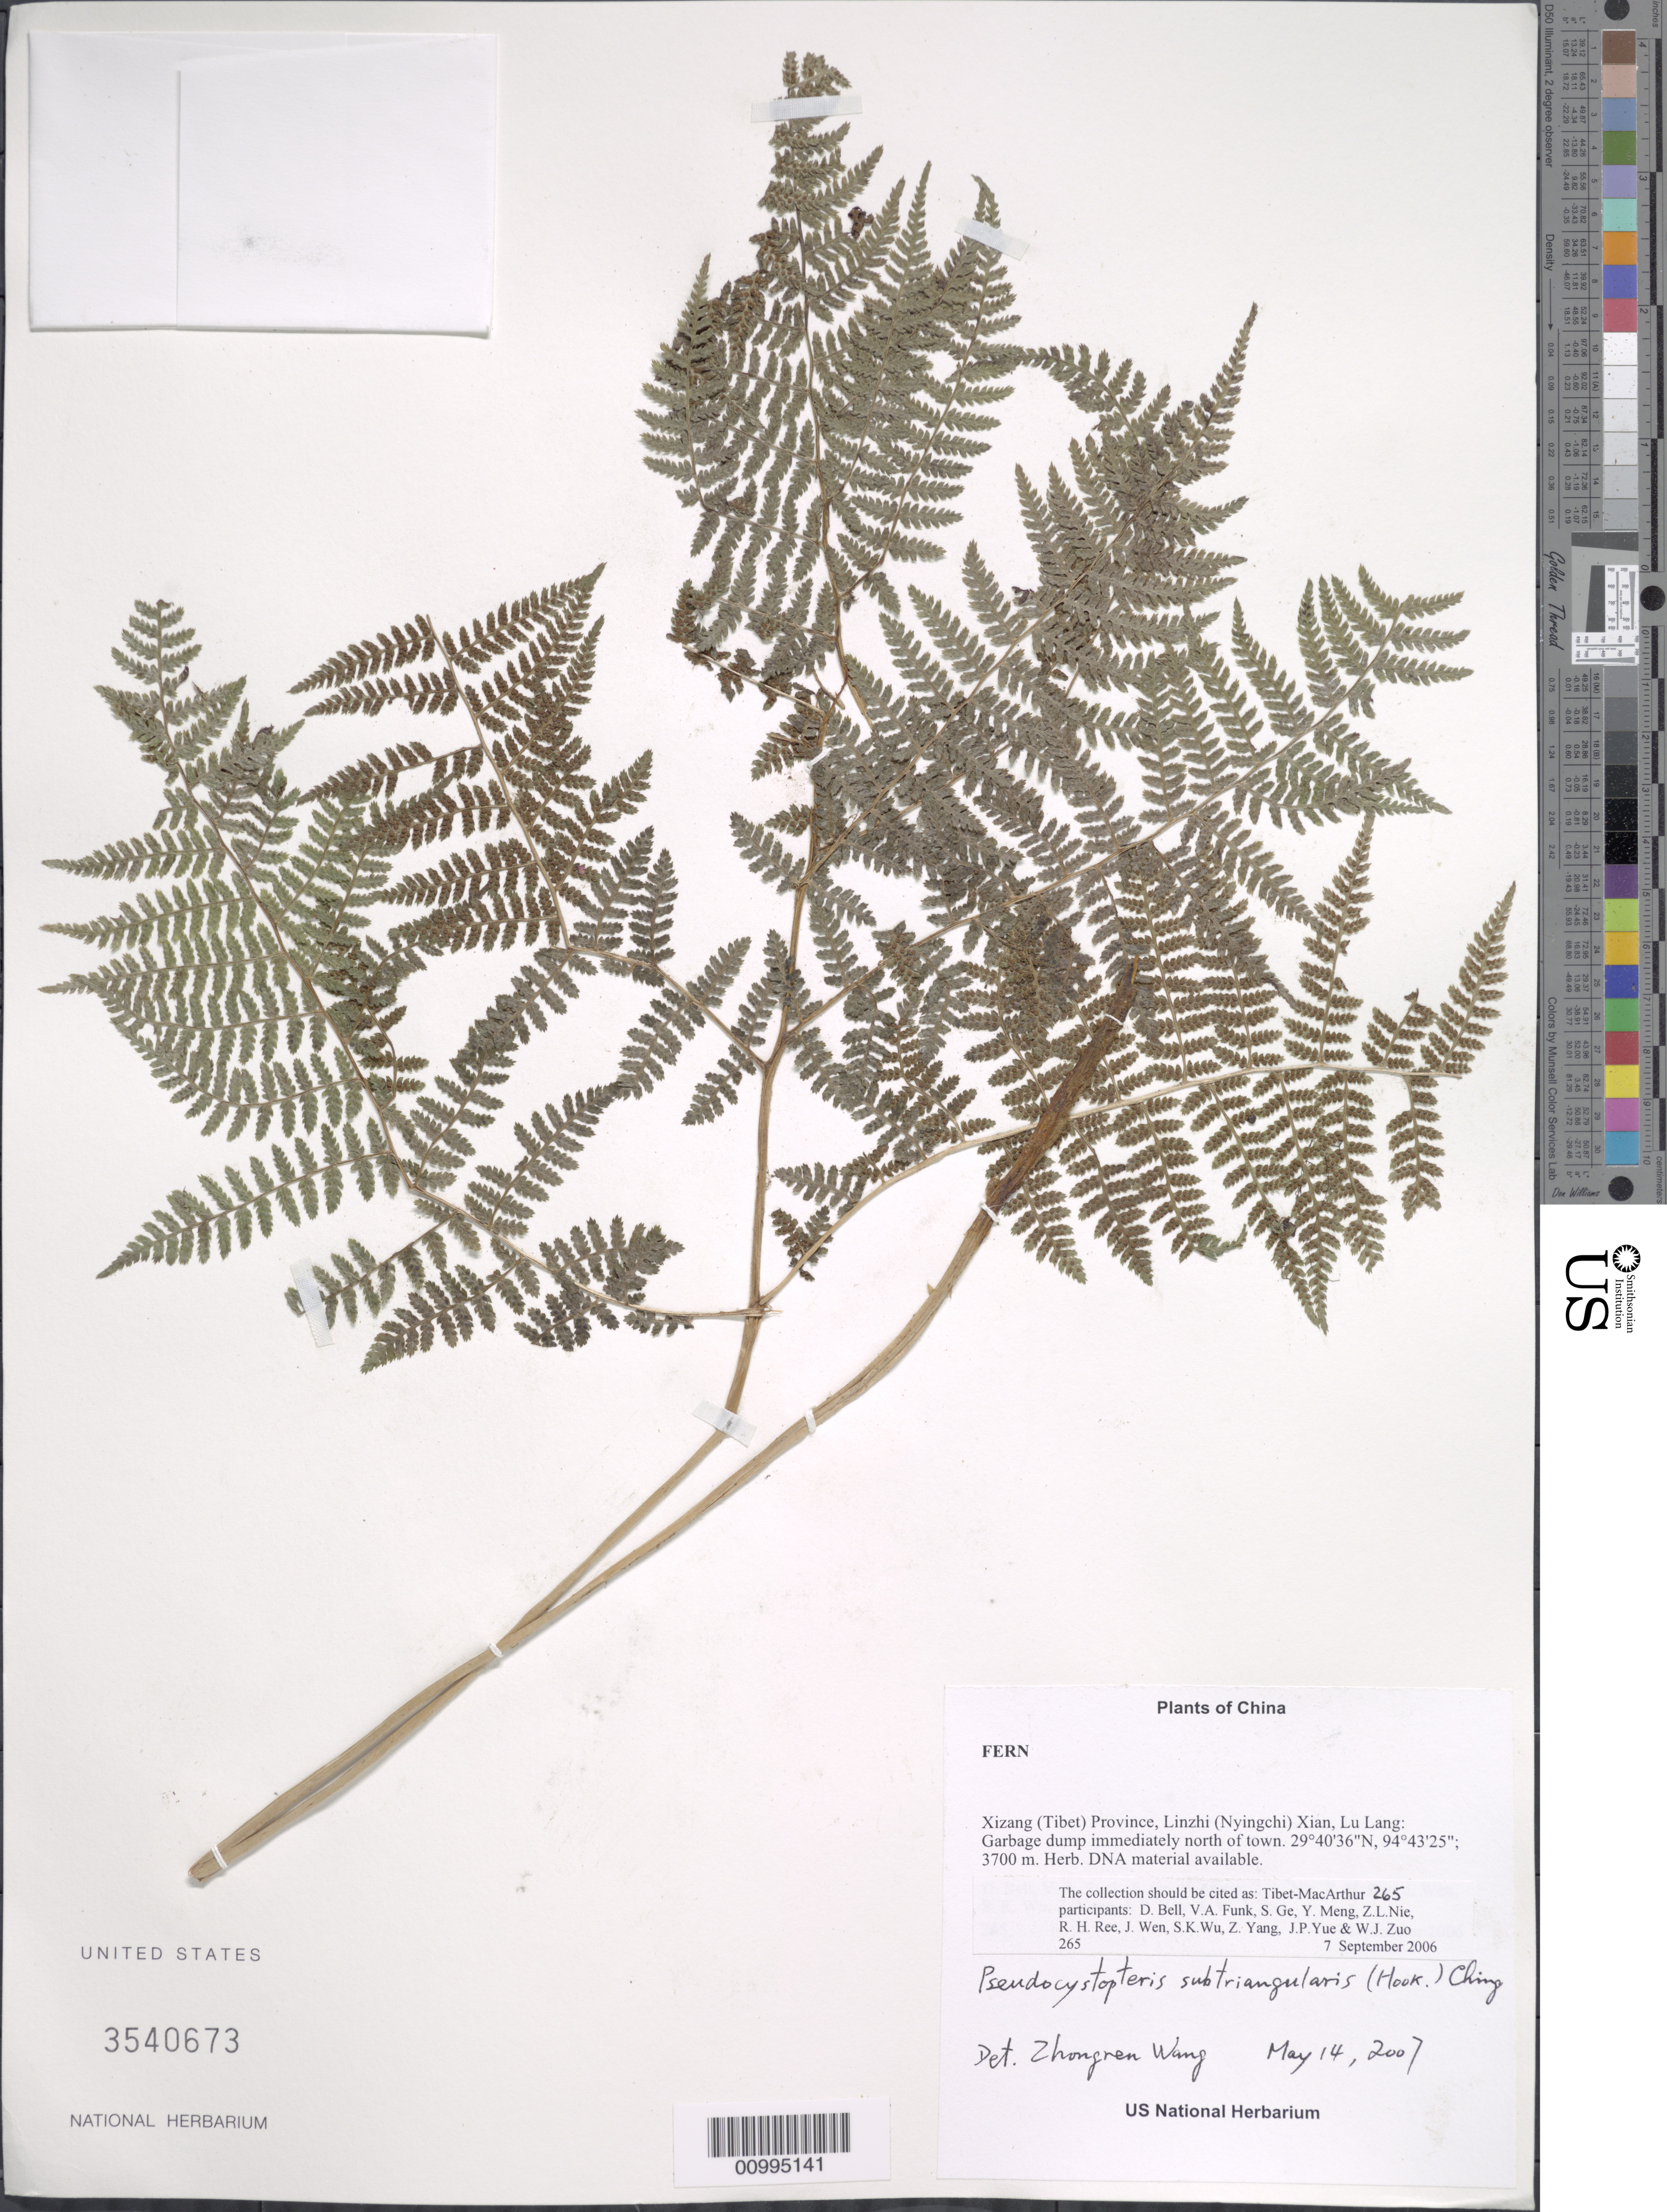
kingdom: Plantae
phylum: Tracheophyta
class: Polypodiopsida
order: Polypodiales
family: Athyriaceae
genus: Athyrium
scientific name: Athyrium subtriangulare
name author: (Hook.) Bedd.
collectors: Tibet-MacArthur, D. A. Bell, V. Funk, S. Ge, Y. Meng, Z. Nie, R. Ree, J. Wen, S. K. Wu, Z. Yang, J. Yue & W. Zuo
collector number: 265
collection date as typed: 07 Sep 2006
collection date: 2006-09-07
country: China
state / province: Xizang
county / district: Linzhi (Nyingchi) Xian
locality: Lu Lang. Garbage dump immediately north of town.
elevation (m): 3700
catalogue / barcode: US 3540673